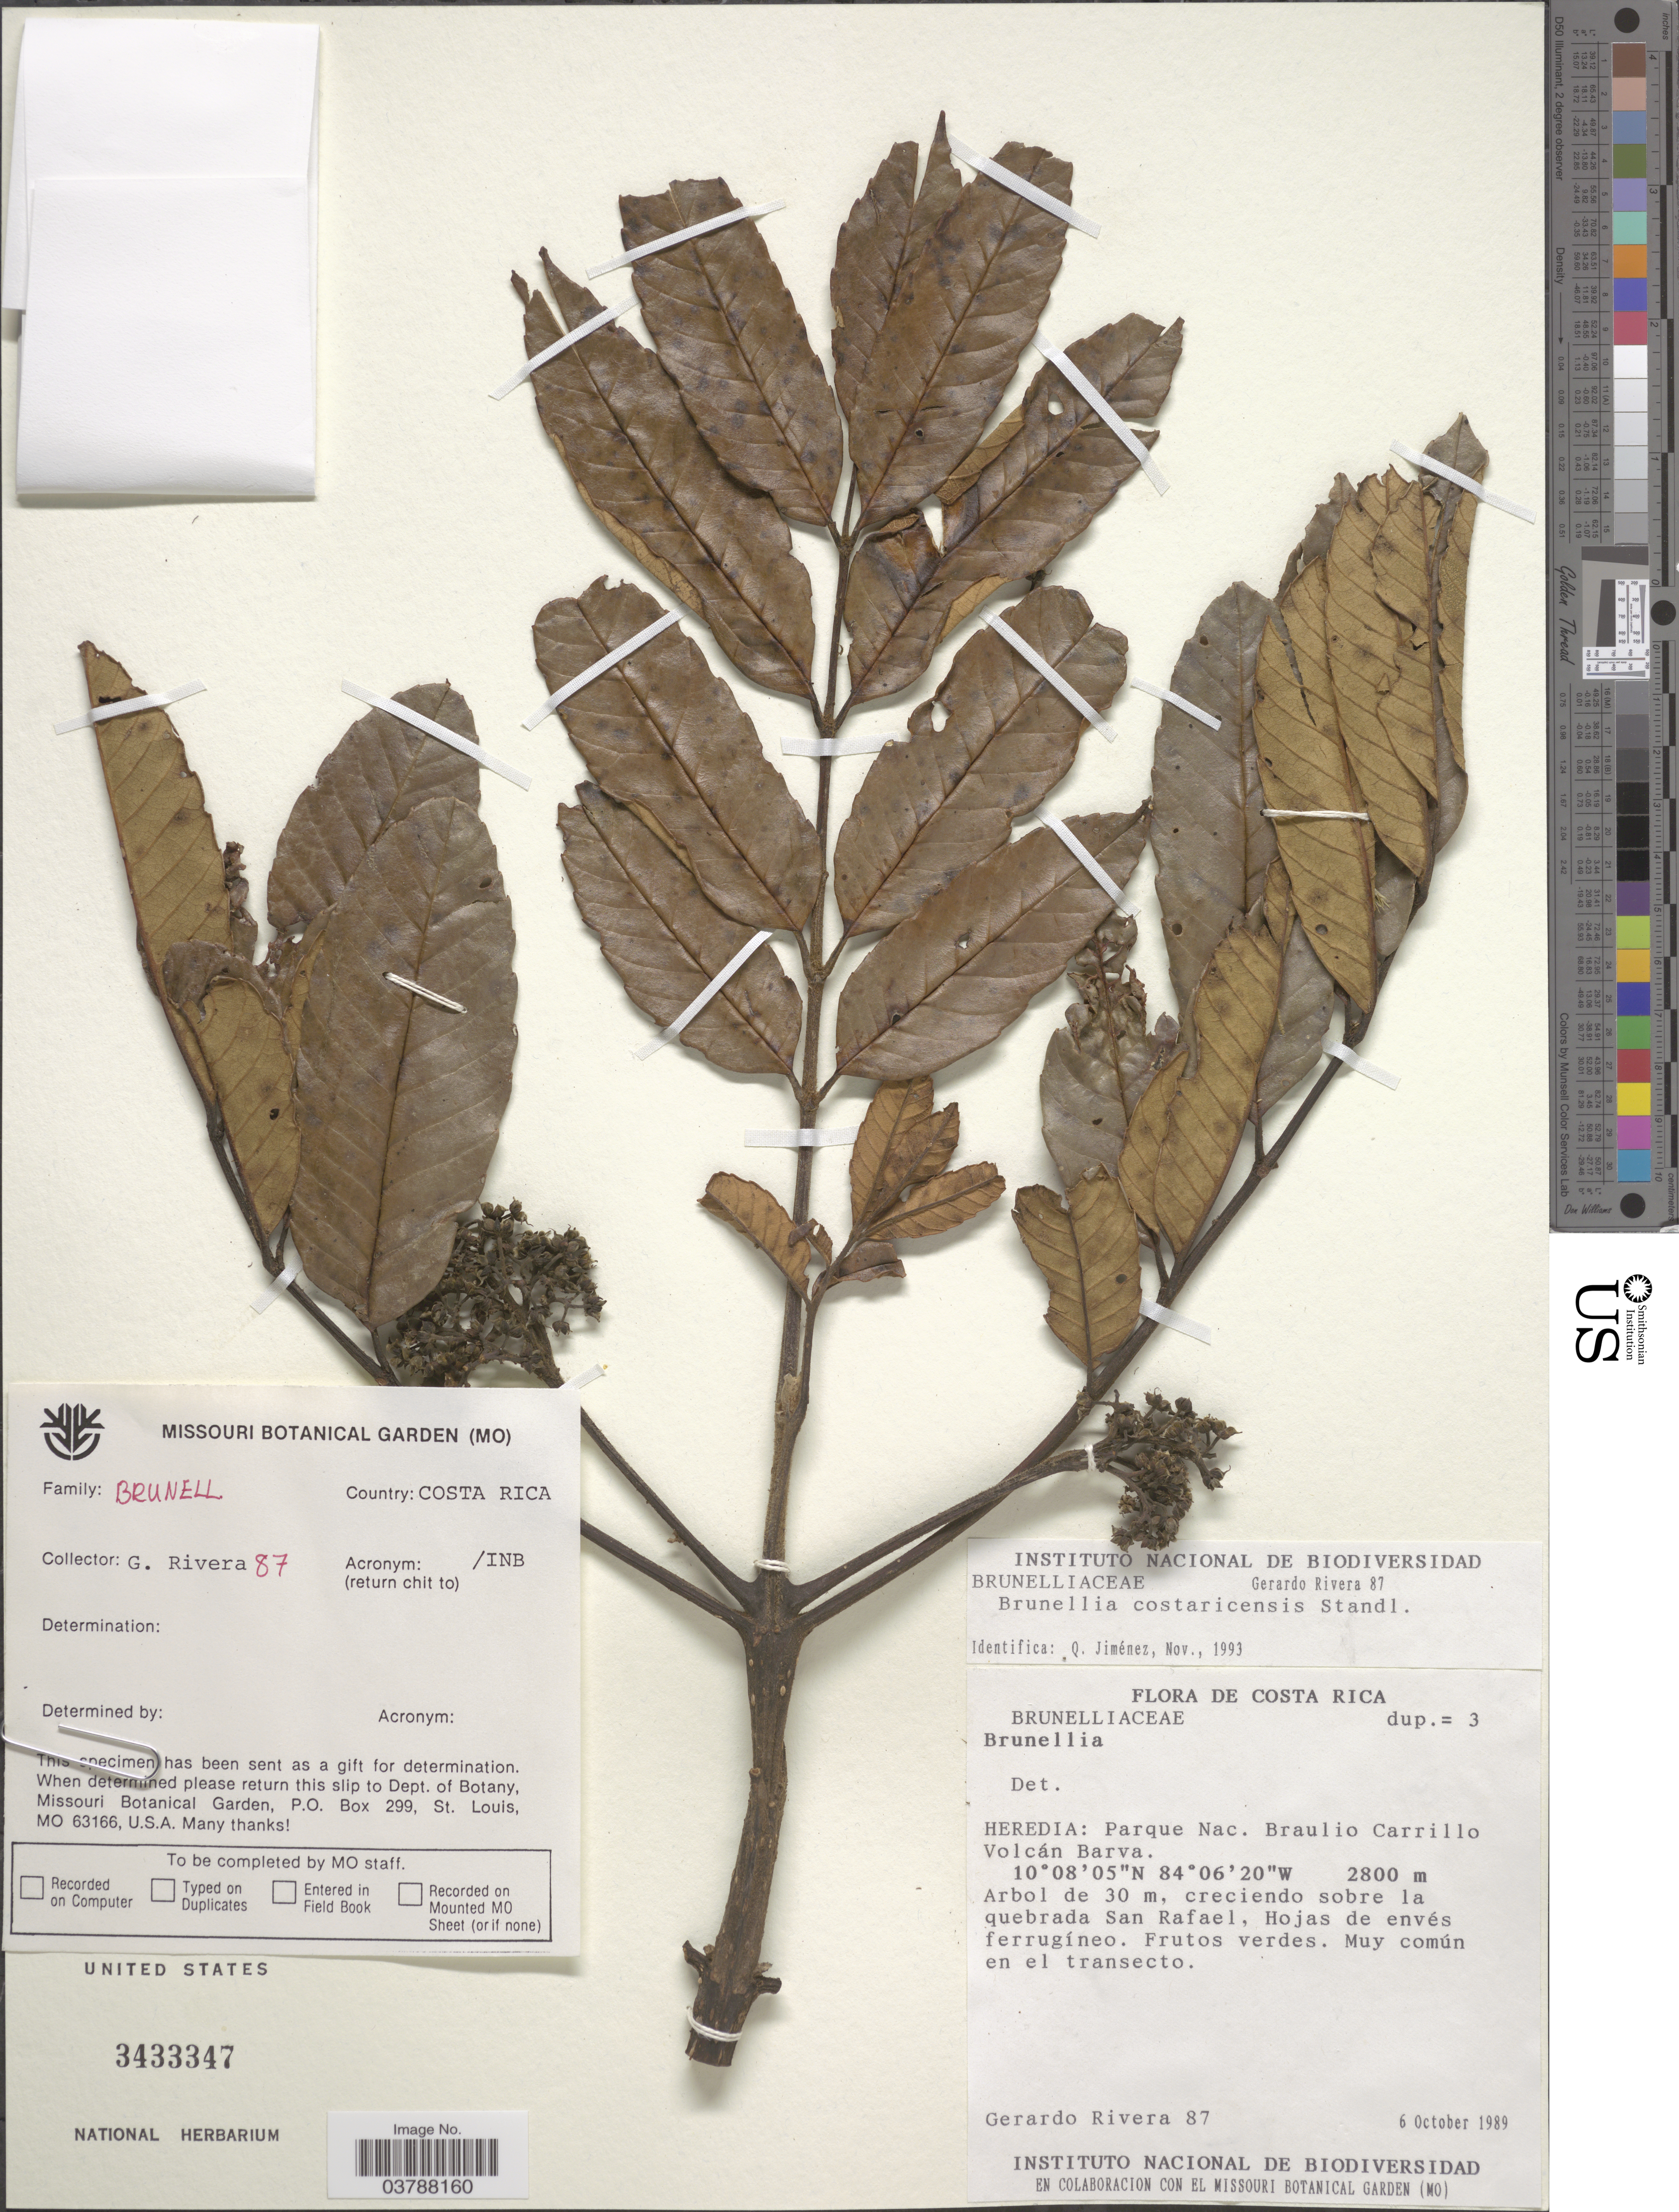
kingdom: Plantae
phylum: Tracheophyta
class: Magnoliopsida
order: Oxalidales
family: Brunelliaceae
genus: Brunellia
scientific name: Brunellia costaricensis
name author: Standl.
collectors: G. Rivera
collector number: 87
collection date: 1989-10-06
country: Costa Rica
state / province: Heredia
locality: Parque Nac. Braulio Carrillo Volcán Barva.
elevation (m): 2800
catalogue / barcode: US 3433347